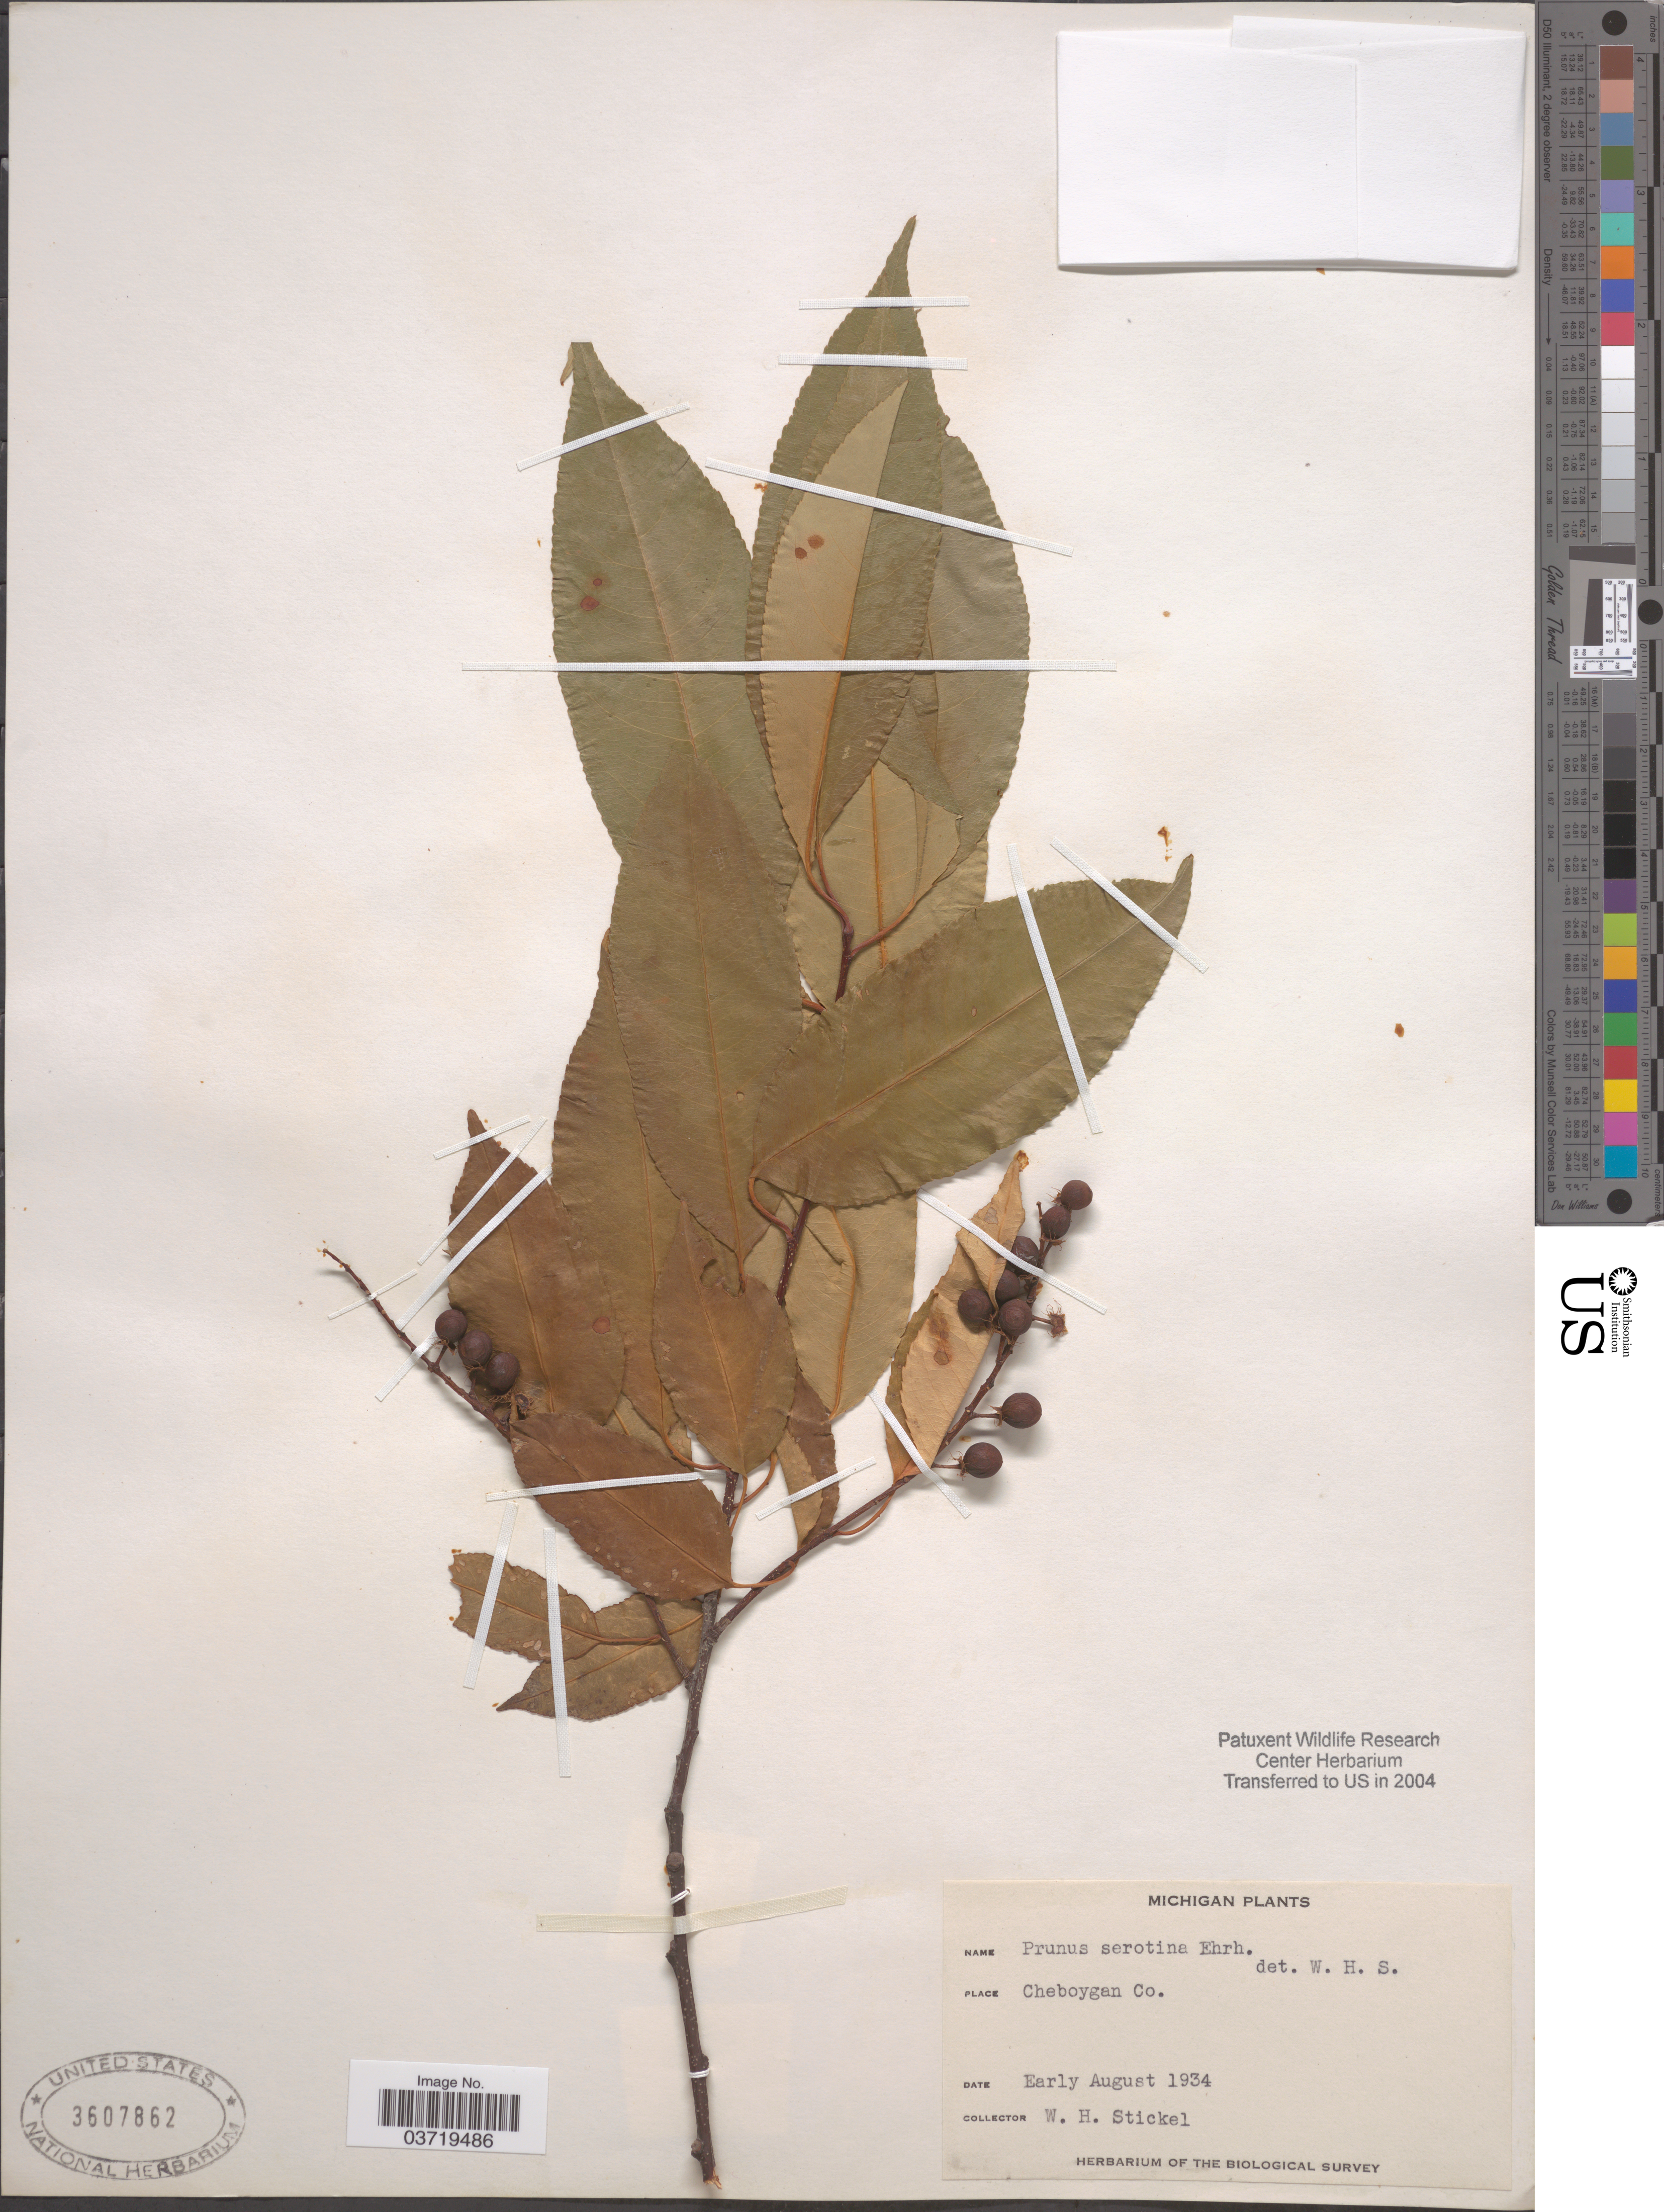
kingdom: Plantae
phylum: Tracheophyta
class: Magnoliopsida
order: Rosales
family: Rosaceae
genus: Prunus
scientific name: Prunus serotina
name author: Ehrh.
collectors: W. Stickel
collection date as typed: Early August 1934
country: United States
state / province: Michigan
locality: Cheboygan Co.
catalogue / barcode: US 3607862